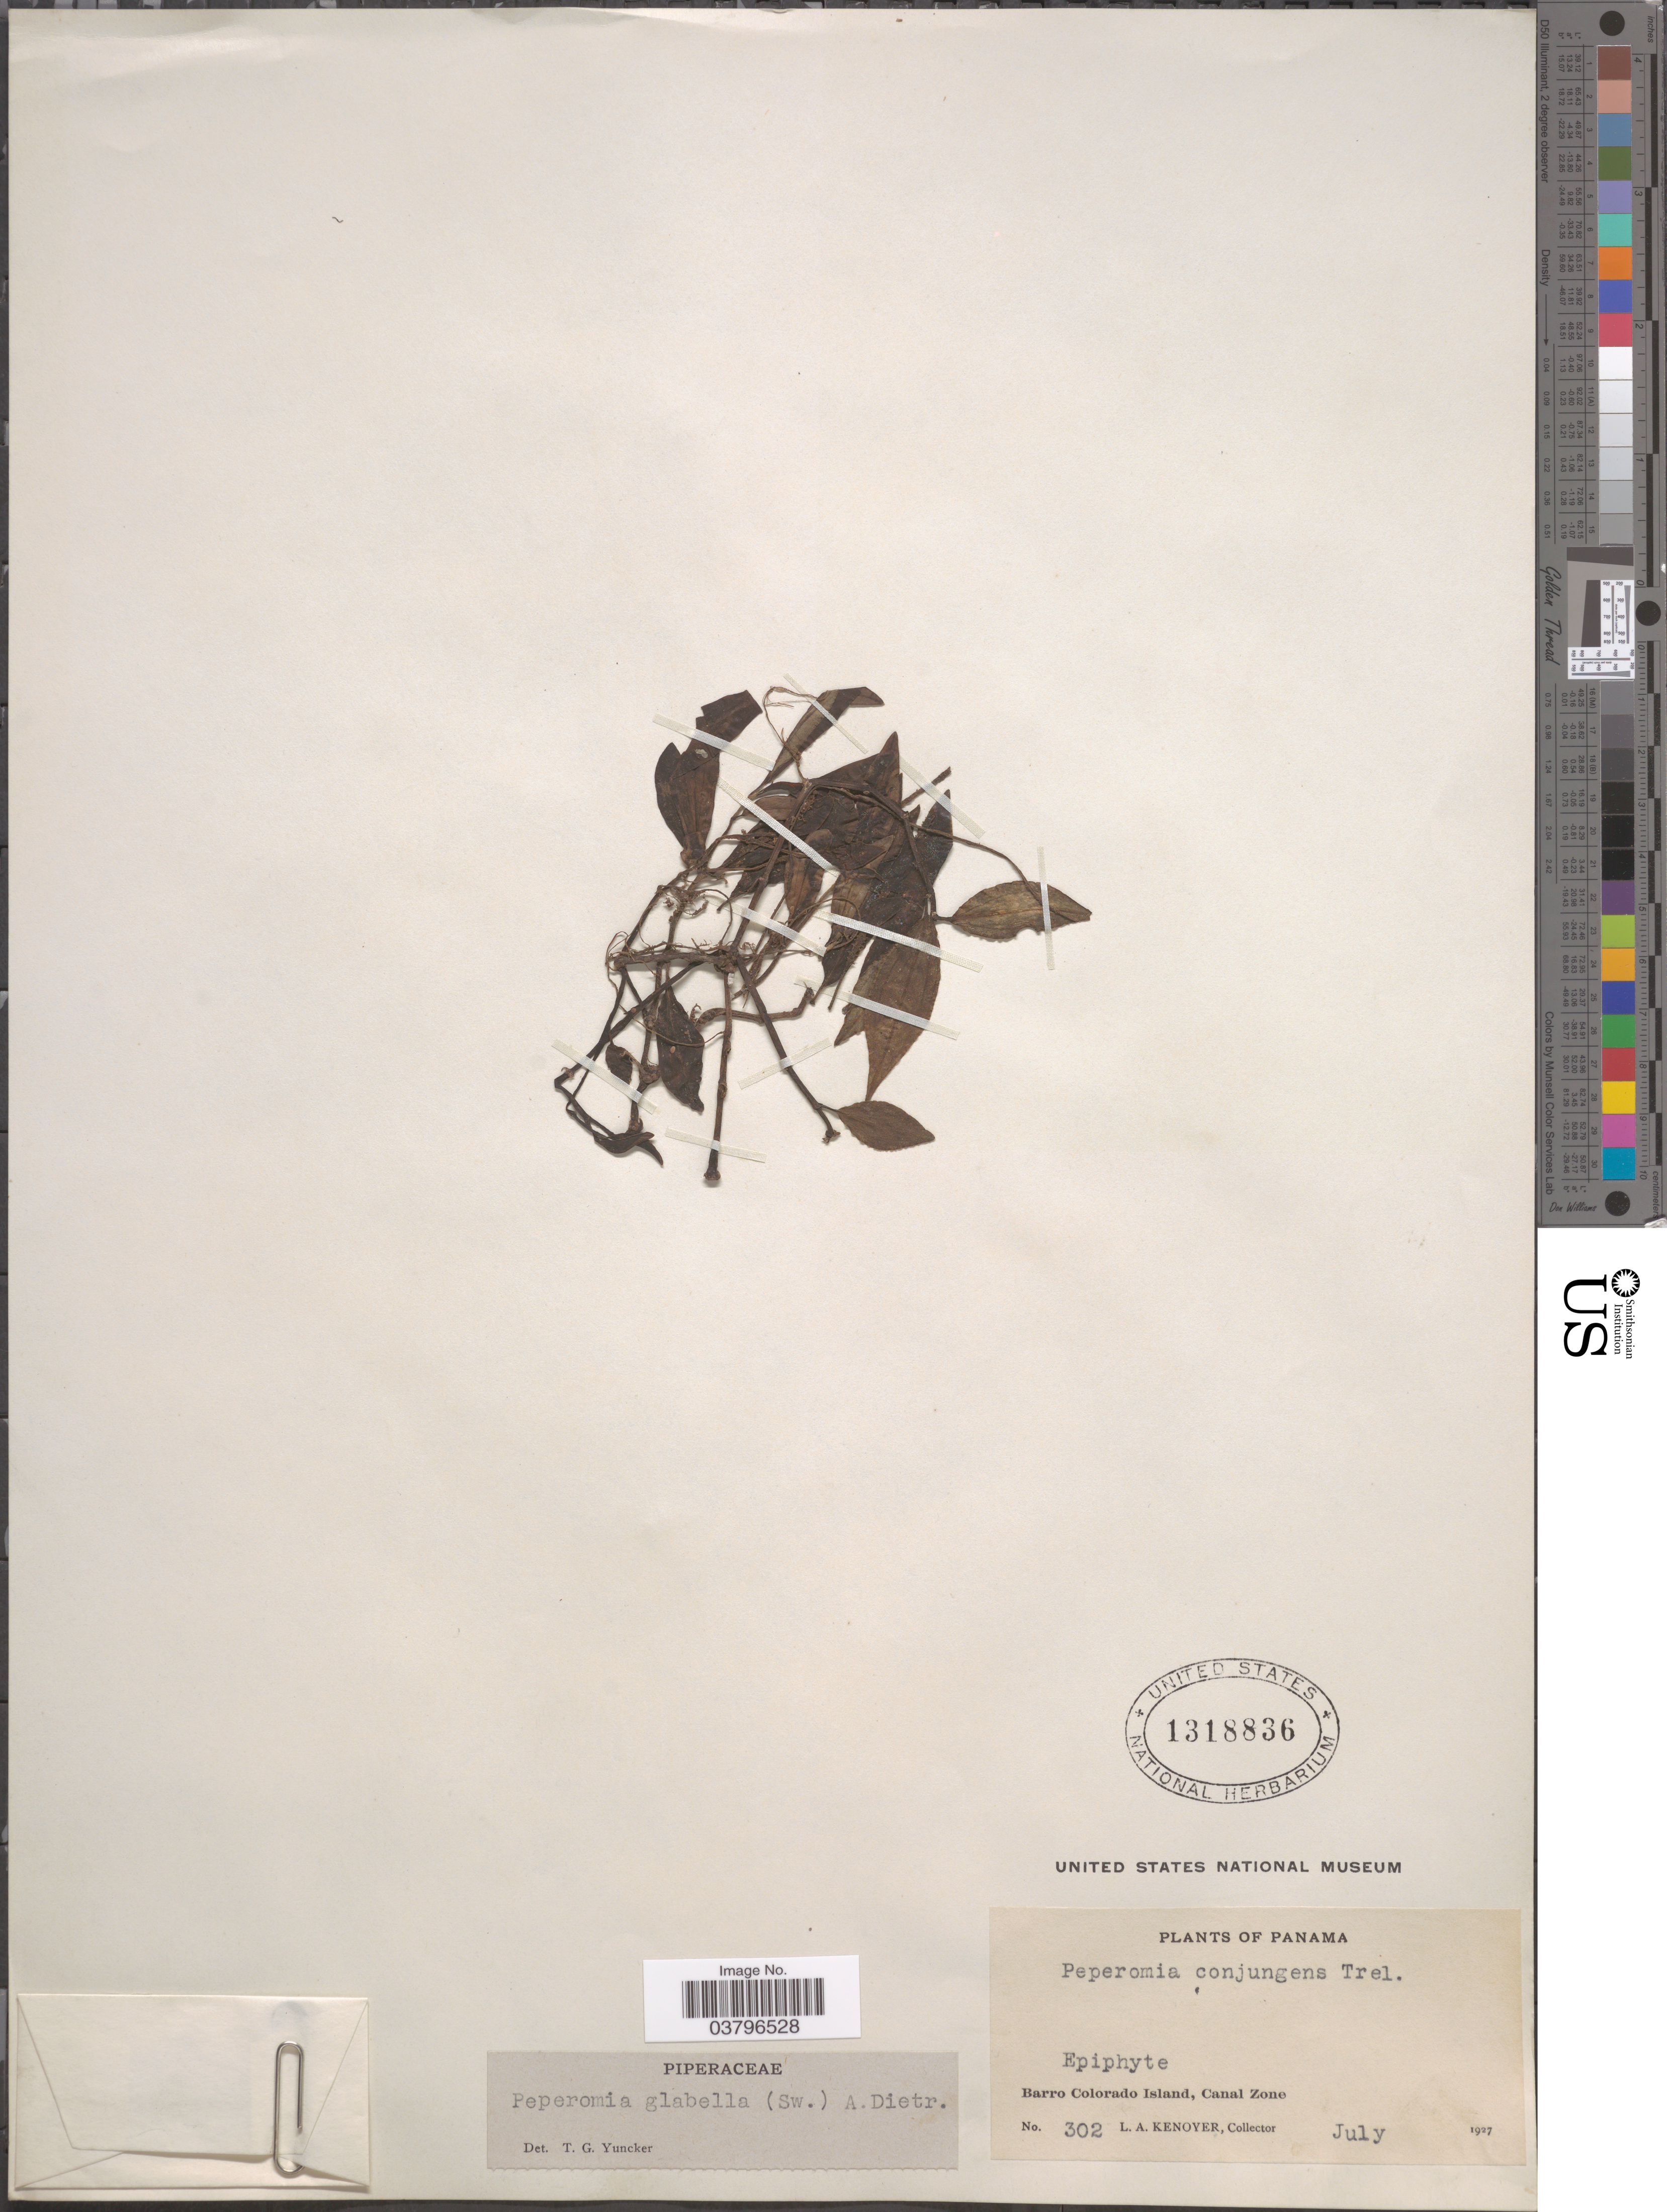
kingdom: Plantae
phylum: Tracheophyta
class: Magnoliopsida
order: Piperales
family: Piperaceae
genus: Peperomia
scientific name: Peperomia glabella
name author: (Sw.) A. Dietr.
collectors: L. A. Kenoyer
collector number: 302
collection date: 1927-07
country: Panama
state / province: Panamá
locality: Barro Colorado Island, Canal Zone.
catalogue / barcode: US 1318836